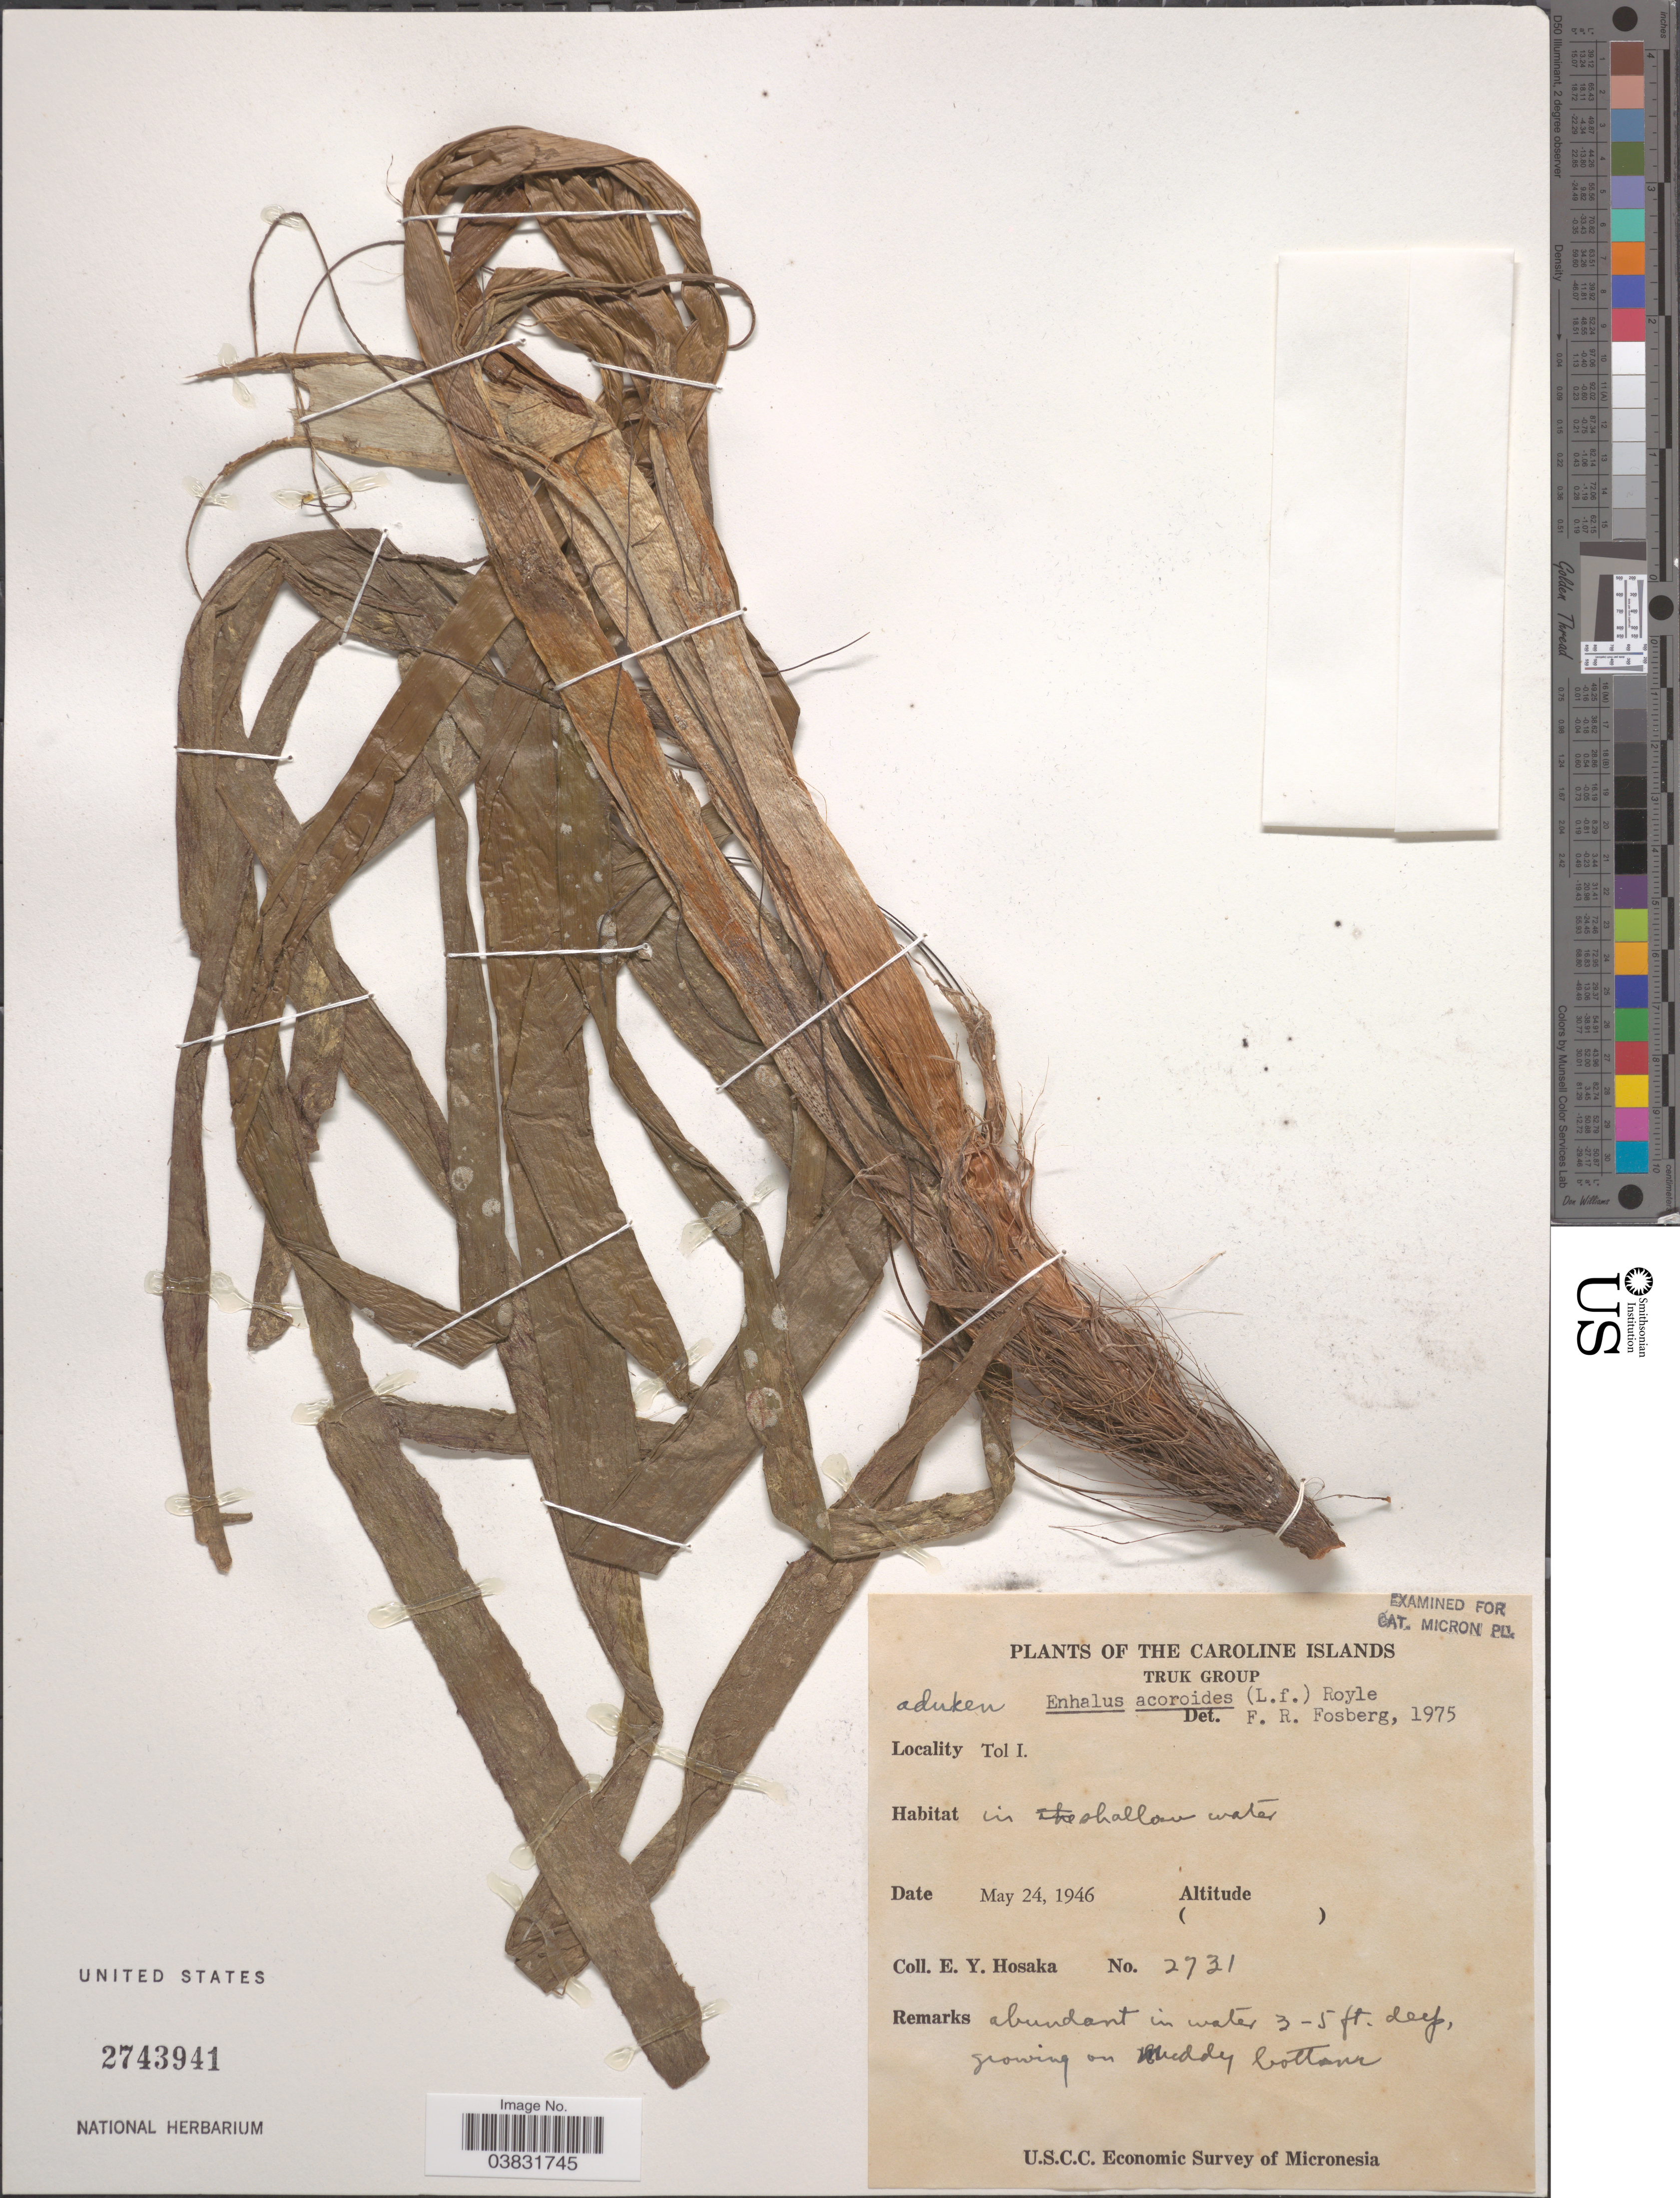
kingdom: Plantae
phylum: Tracheophyta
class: Liliopsida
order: Alismatales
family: Hydrocharitaceae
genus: Enhalus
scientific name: Enhalus acoroides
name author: (L. f.) Royle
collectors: E. Y. Hosaka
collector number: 2731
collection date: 1946-05-24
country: Micronesia, Federated States of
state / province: Truk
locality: The Caroline Islands. Truk Group. Tol I.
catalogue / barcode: US 2743941